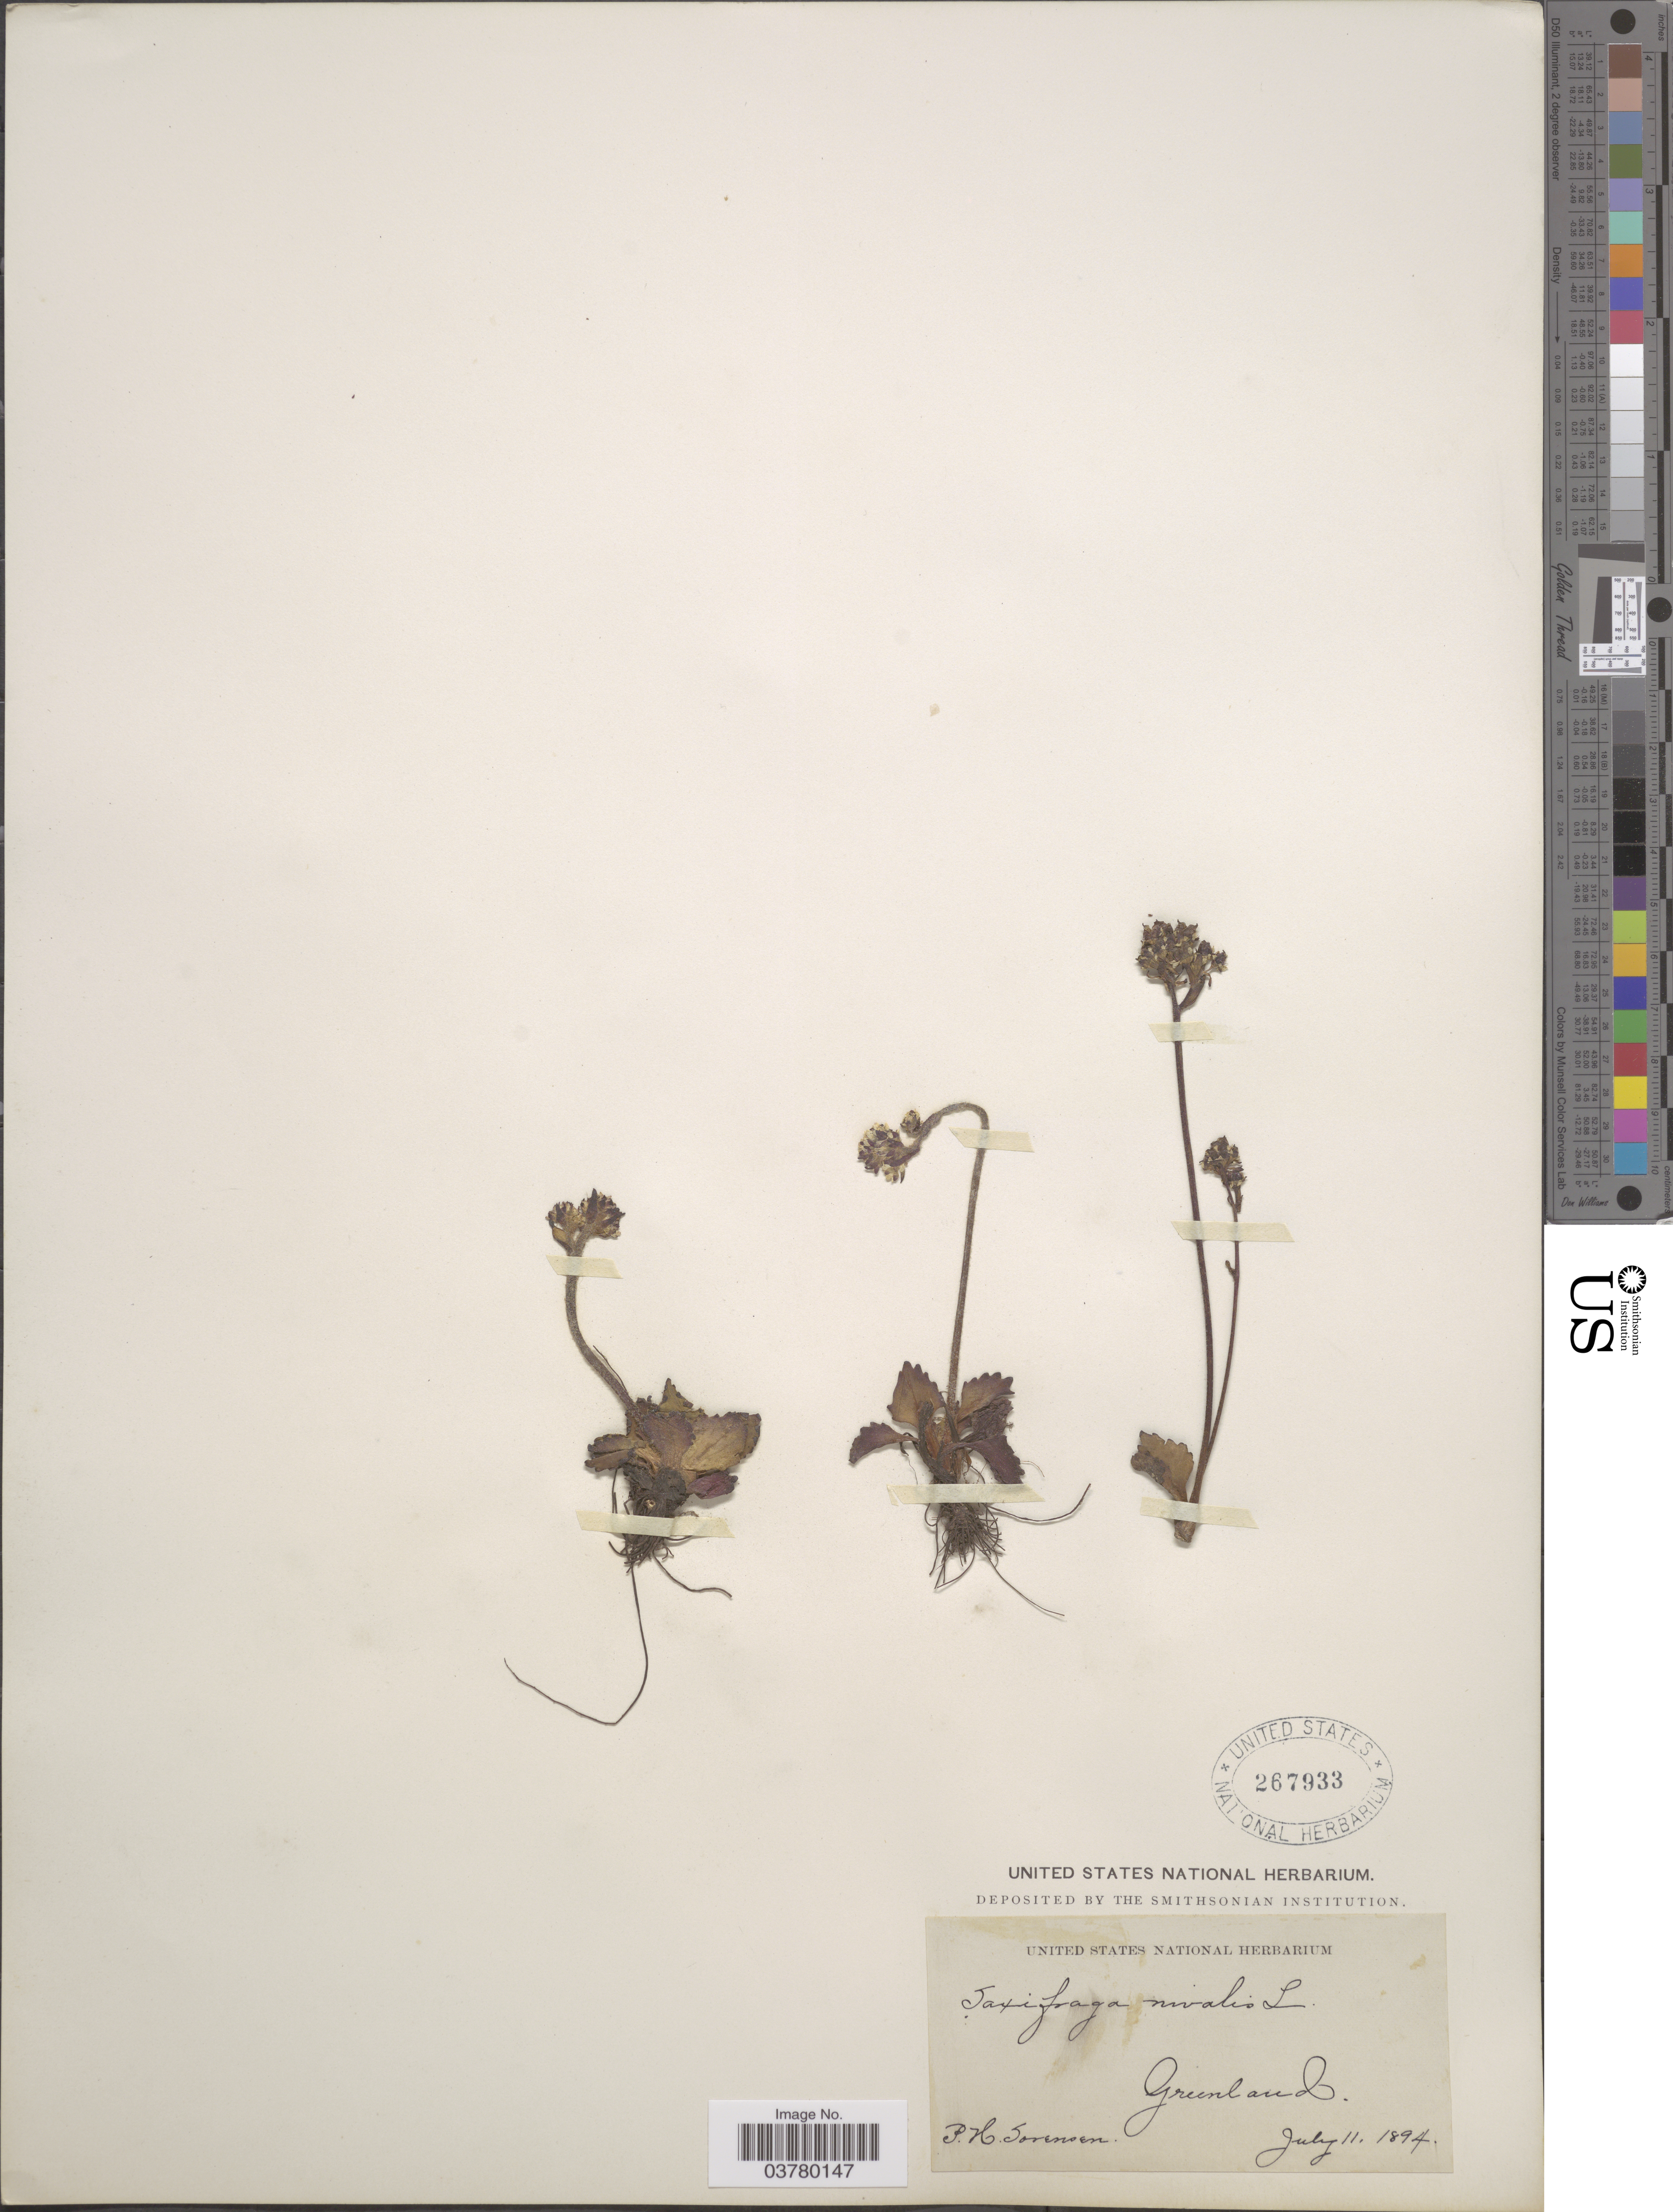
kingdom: Plantae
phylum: Tracheophyta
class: Magnoliopsida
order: Saxifragales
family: Saxifragaceae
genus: Micranthes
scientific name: Micranthes nivalis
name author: (L.) Small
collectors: P. Sorensen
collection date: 1894-07-11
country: Greenland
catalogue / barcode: US 267933